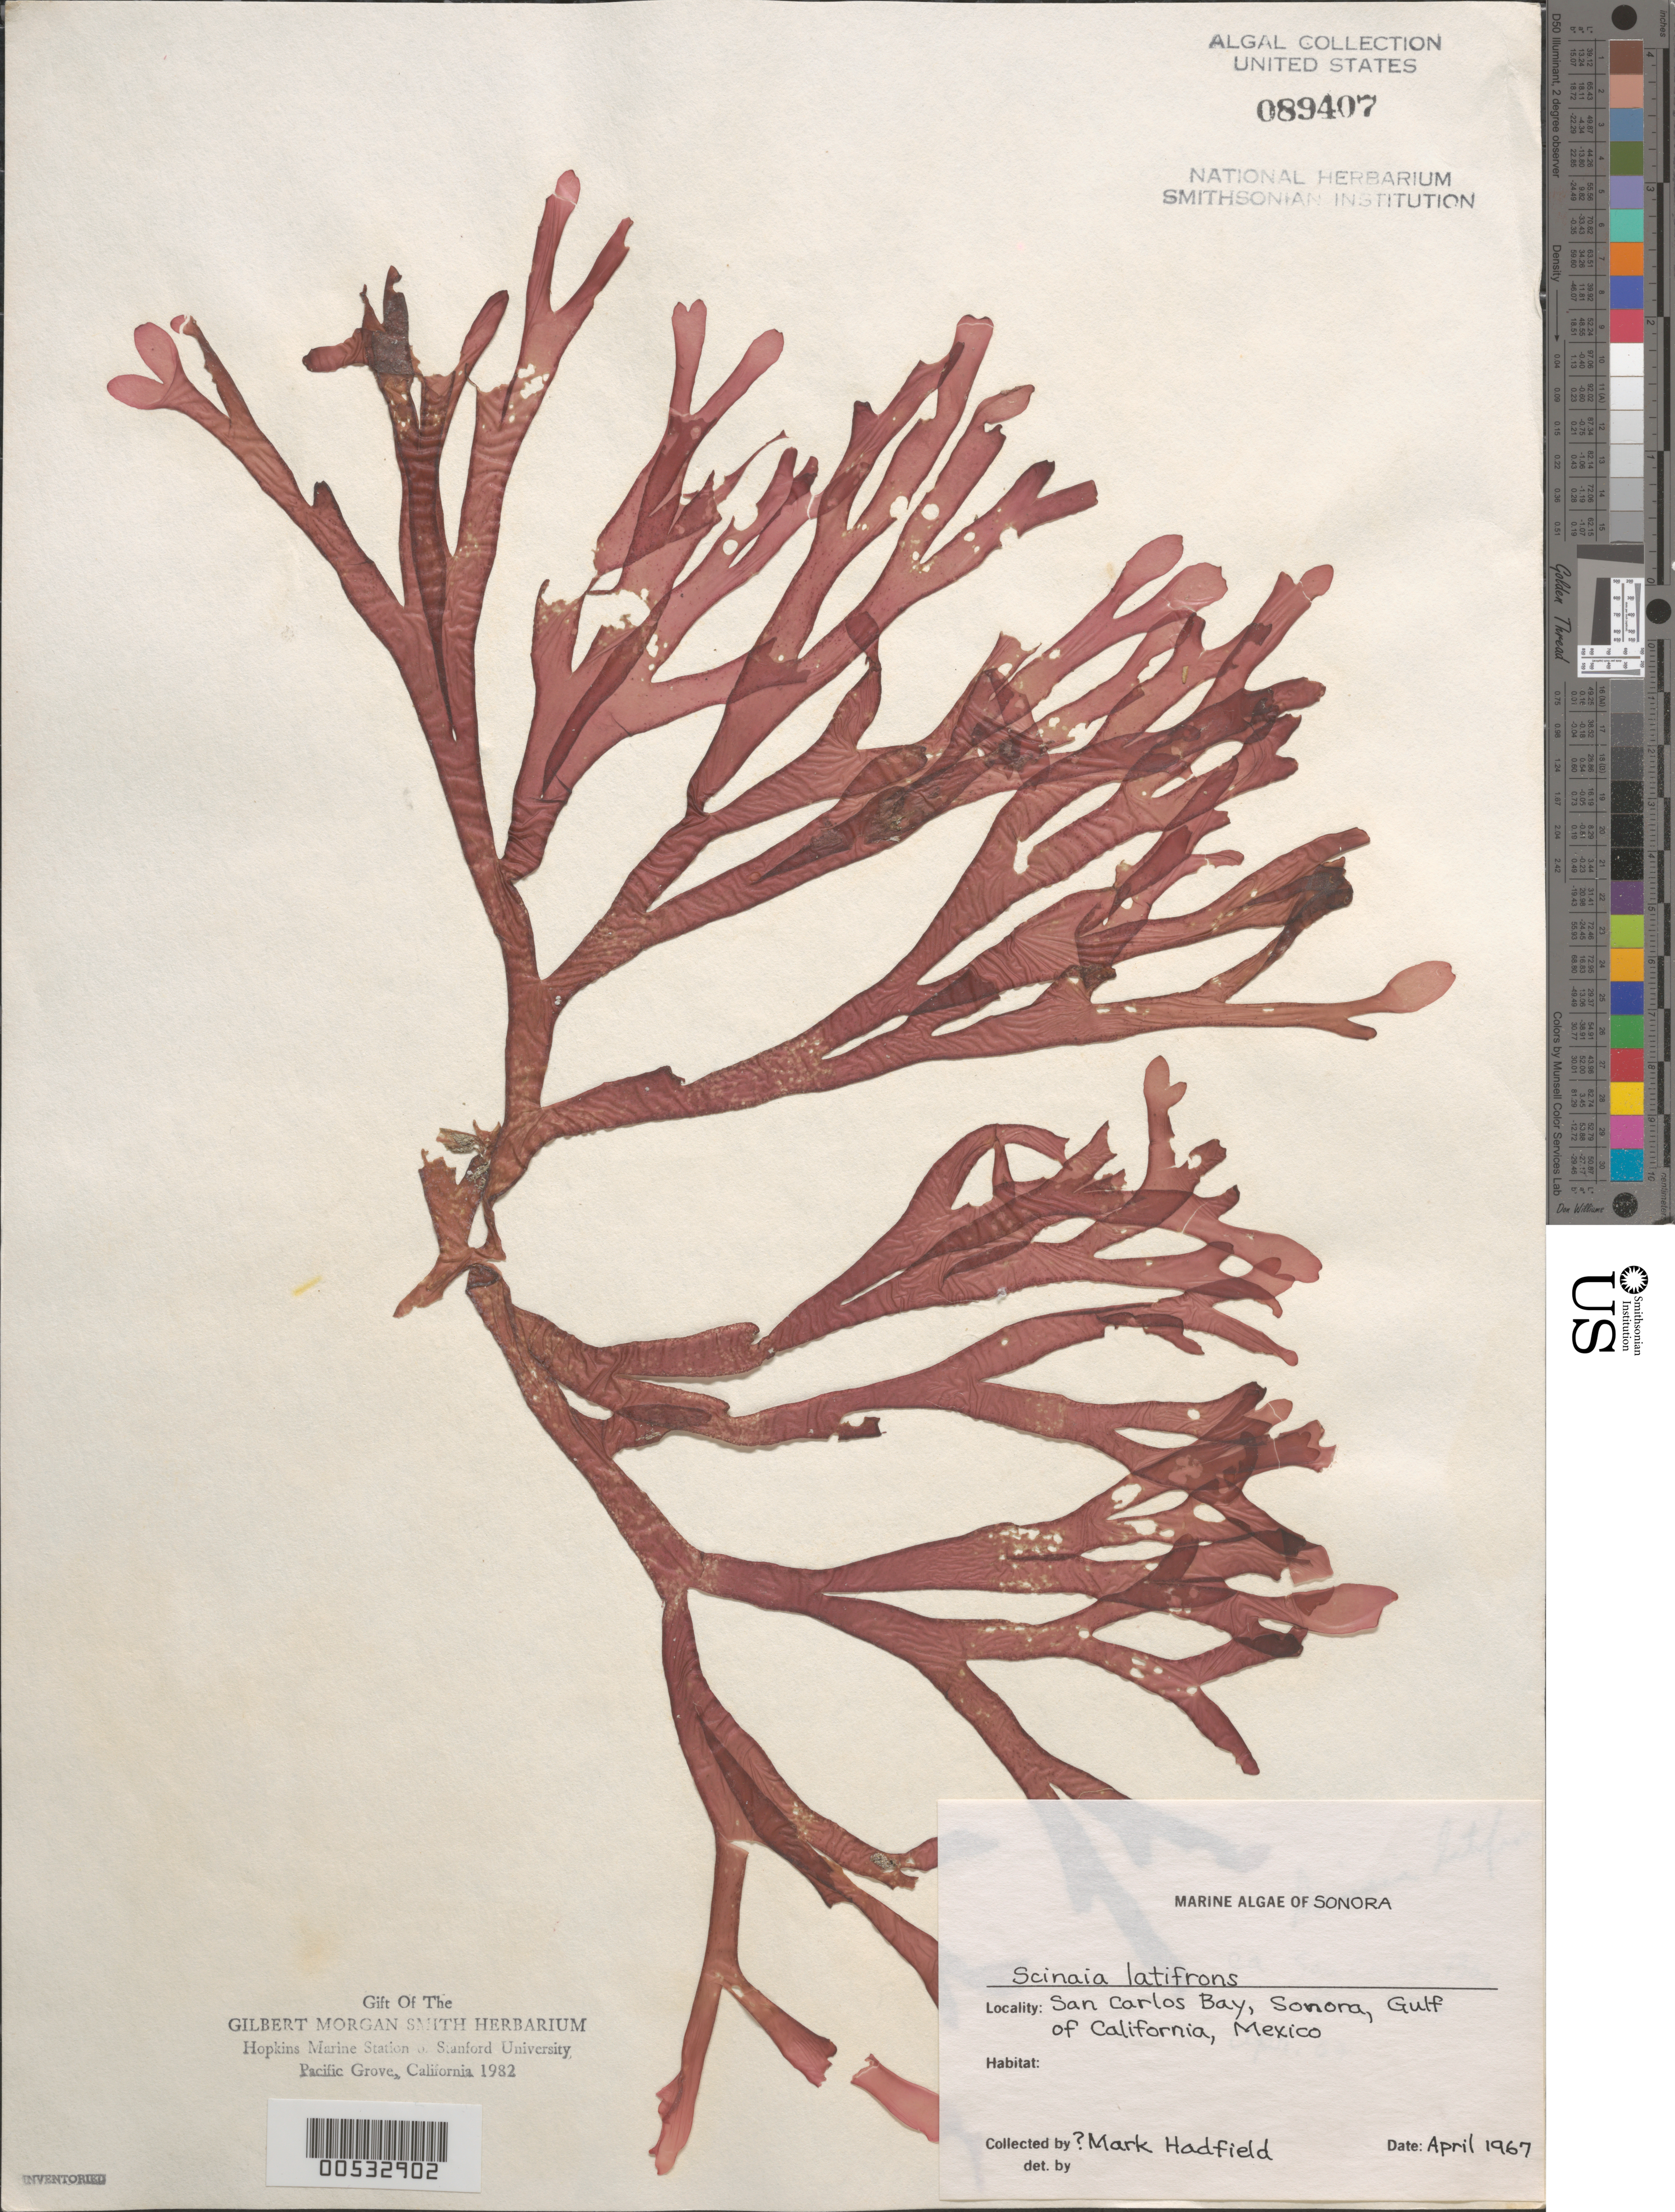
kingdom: Plantae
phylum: Rhodophyta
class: Florideophyceae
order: Nemaliales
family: Scinaiaceae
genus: Scinaia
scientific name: Scinaia latifrons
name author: M. Howe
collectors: M. Hadfield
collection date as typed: Apr 1967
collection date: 1967-04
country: Mexico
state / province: Sonora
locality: Bahia San Carlos (San Carlos Bay)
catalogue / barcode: US 89407